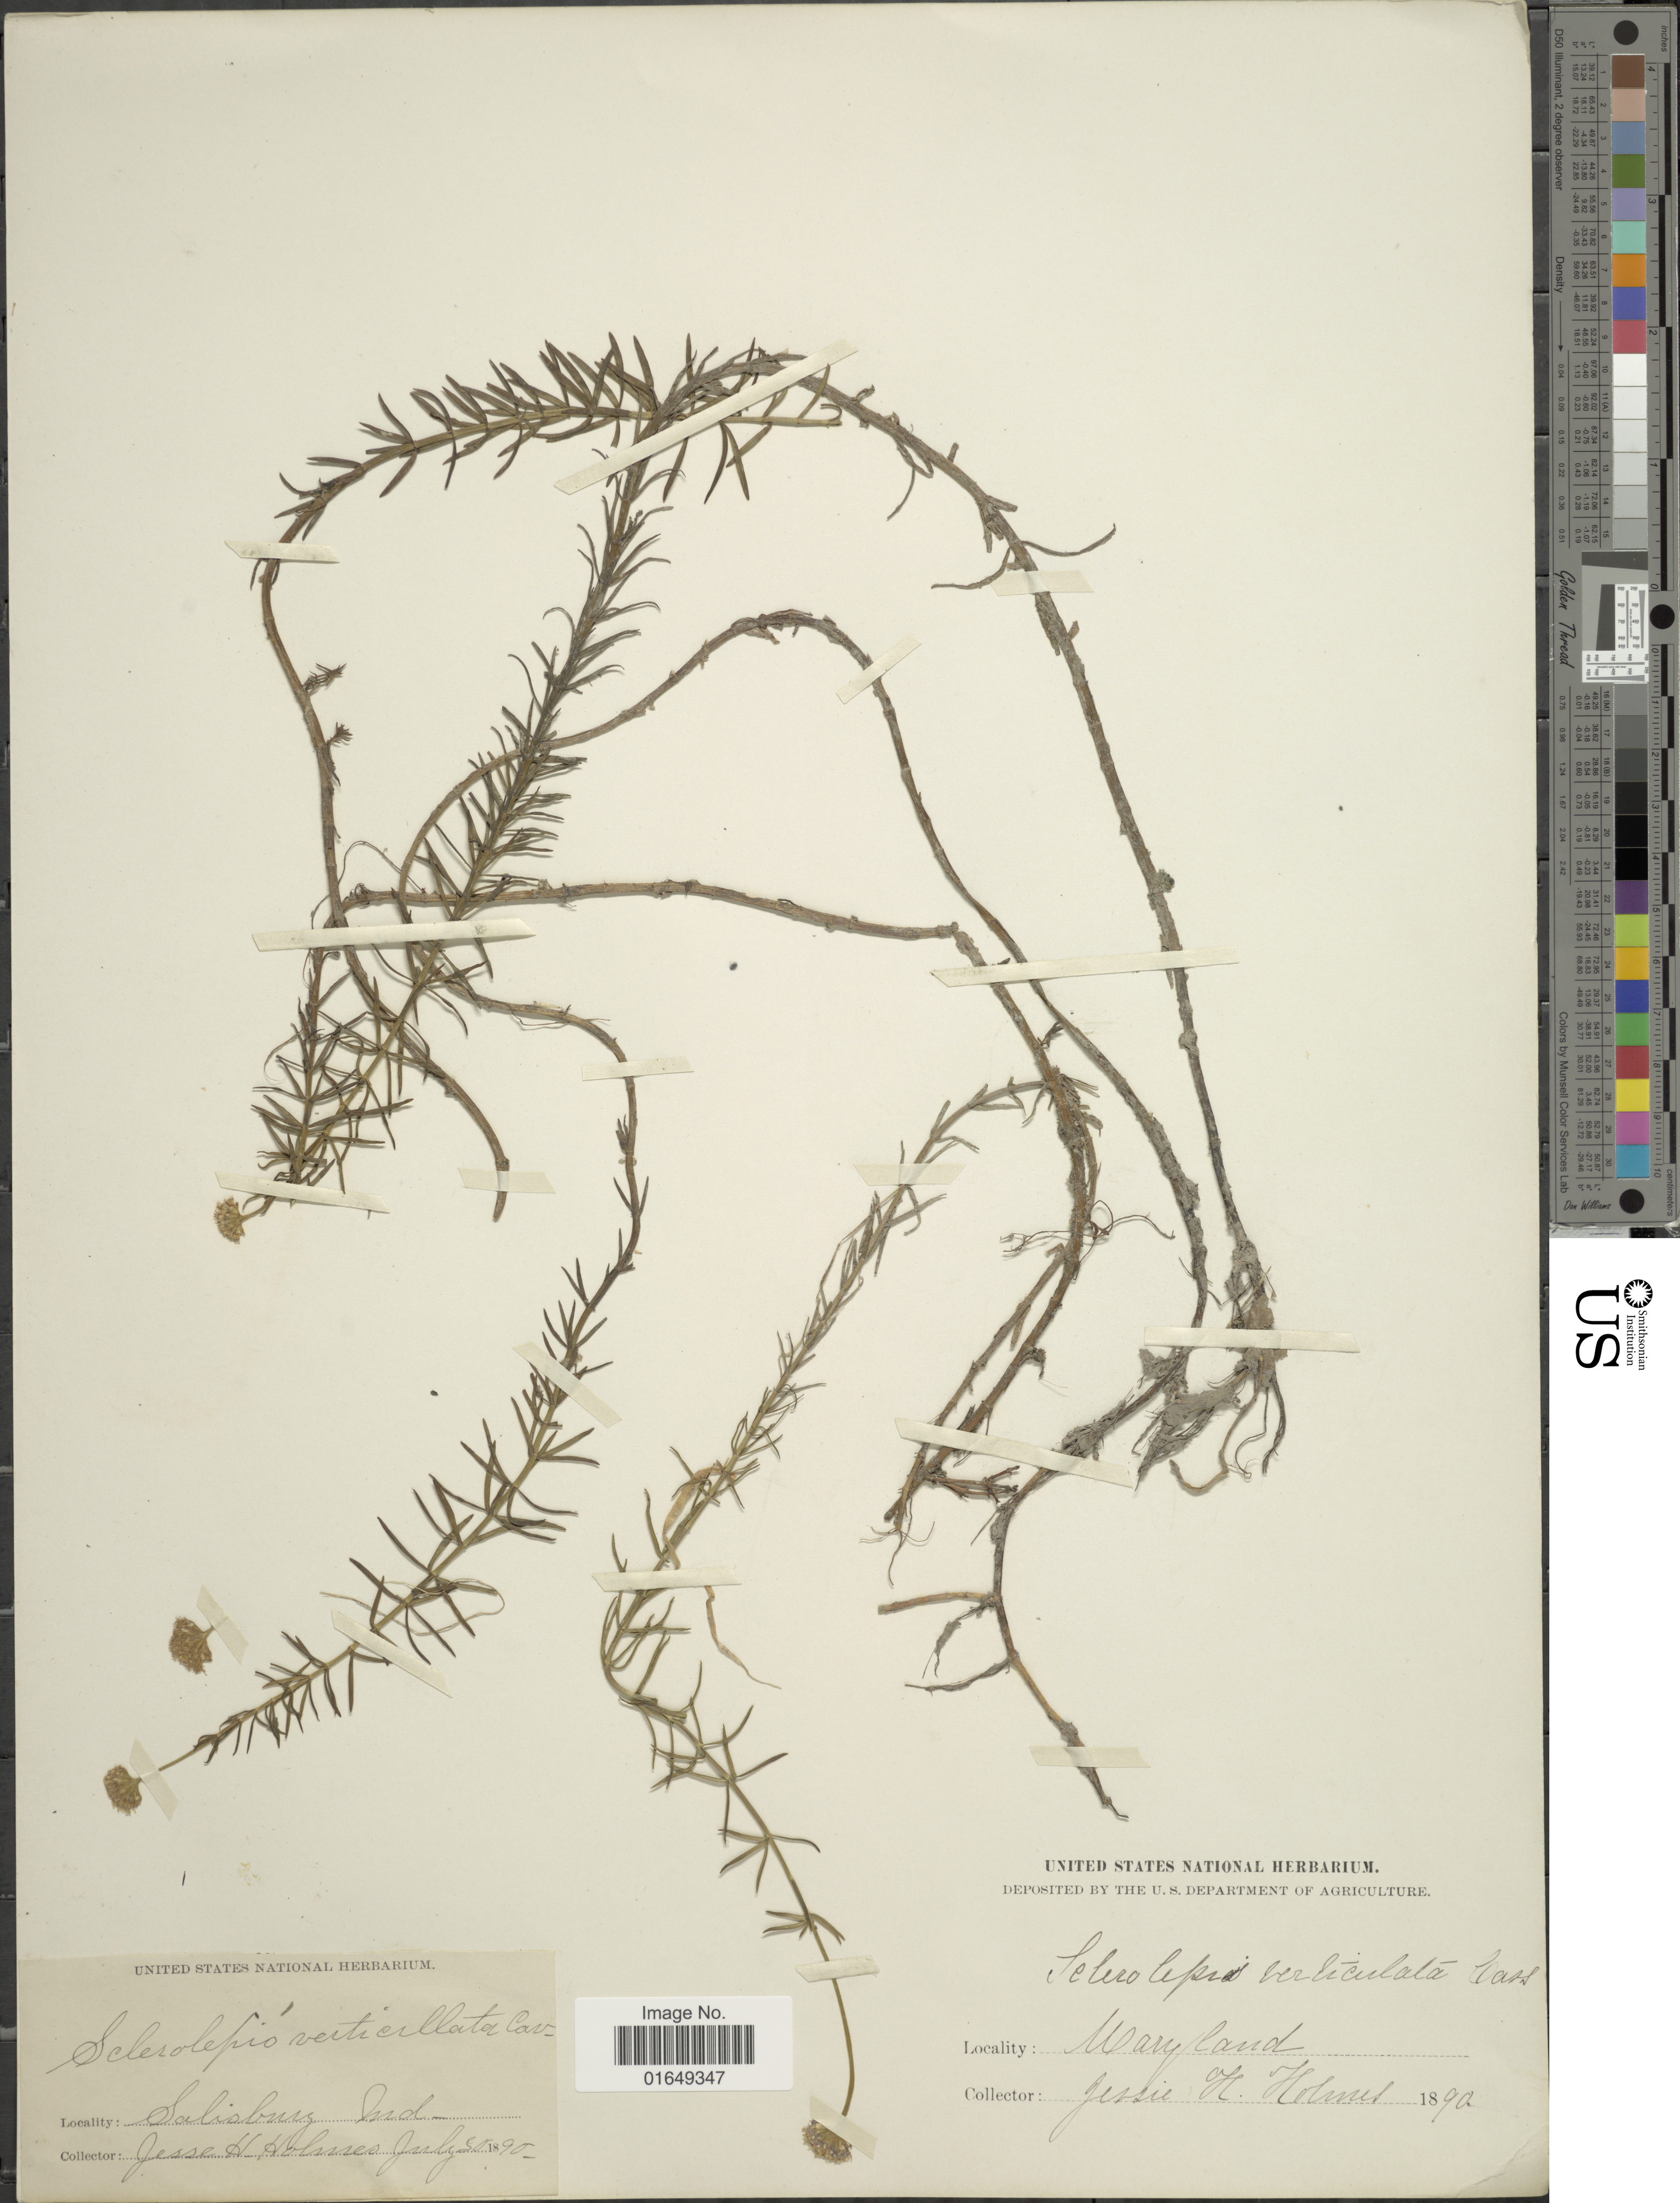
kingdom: Plantae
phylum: Tracheophyta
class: Magnoliopsida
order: Asterales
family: Asteraceae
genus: Sclerolepis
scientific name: Sclerolepis uniflora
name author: (Walter) Britton et al.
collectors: J. Holmes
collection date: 1890-07-30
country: United States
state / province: Maryland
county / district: Wicomico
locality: Salisbury Ind.